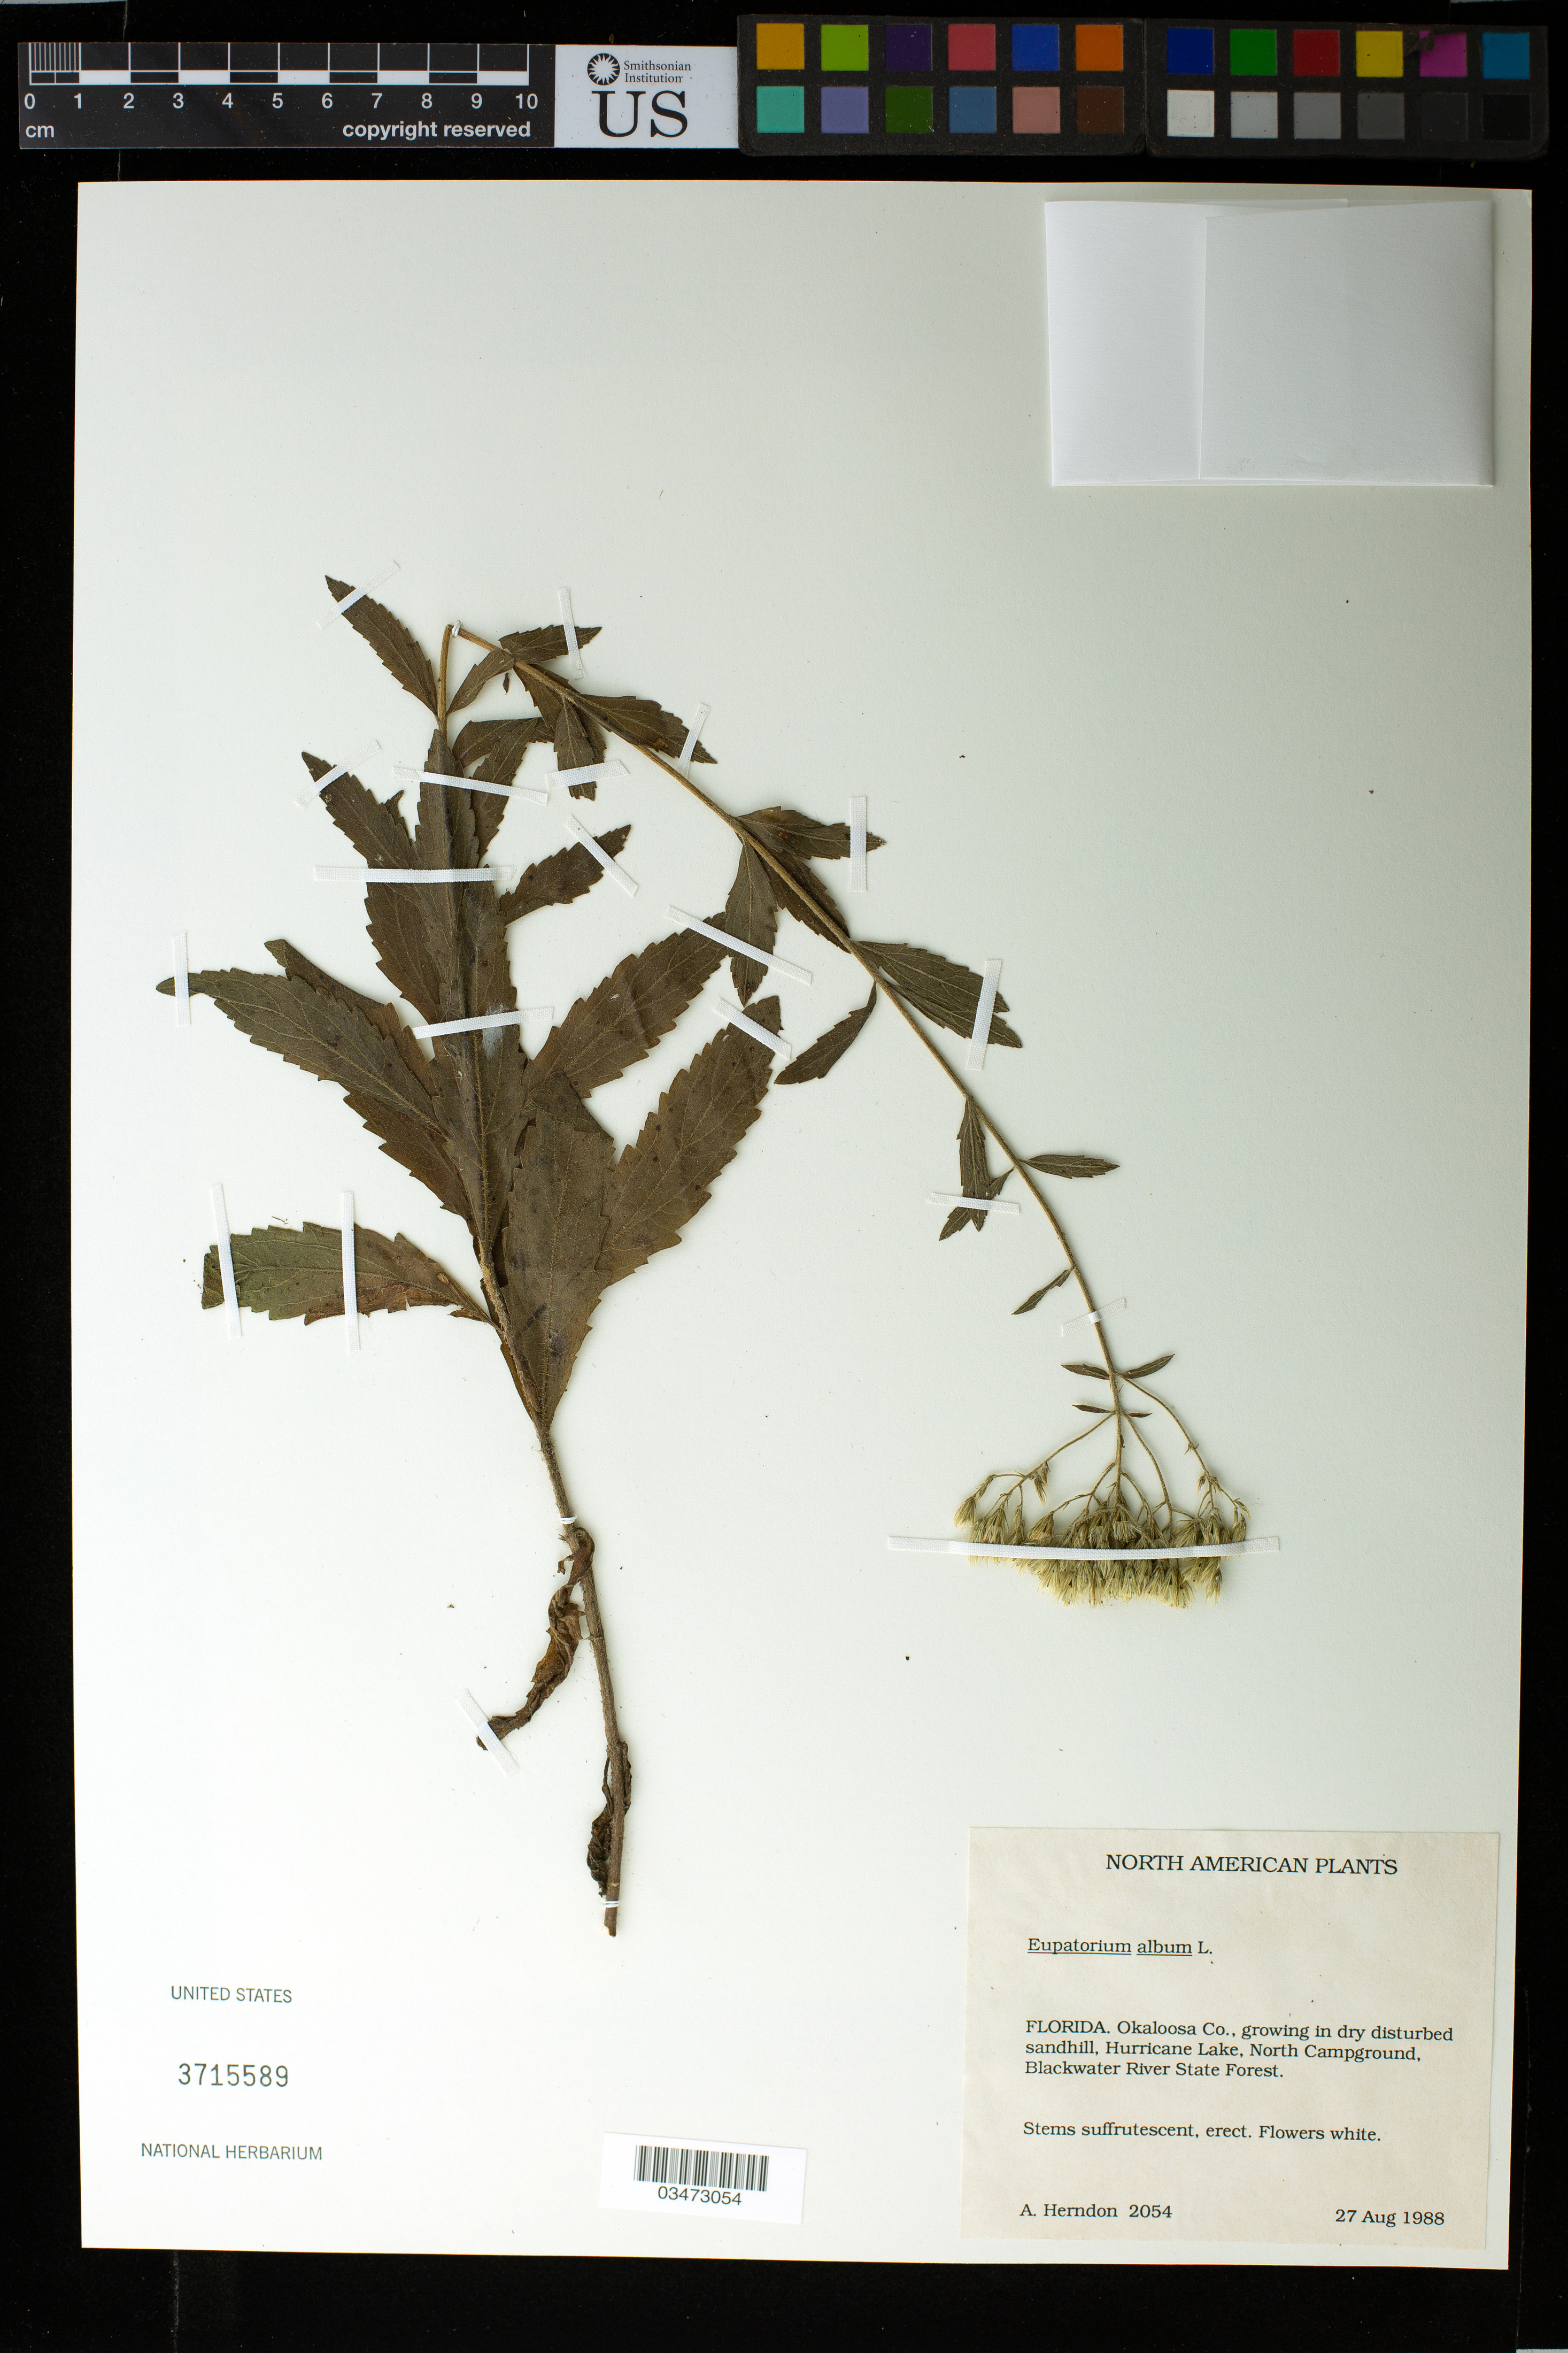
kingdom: Plantae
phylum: Tracheophyta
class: Magnoliopsida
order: Asterales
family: Asteraceae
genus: Eupatorium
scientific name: Eupatorium album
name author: L.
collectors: A. Herndon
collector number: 2054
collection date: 1988-08-27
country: United States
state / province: Florida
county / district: Okaloosa County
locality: Blackwater River State Forest. Hurricane Lake, North campground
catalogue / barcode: US 3715589